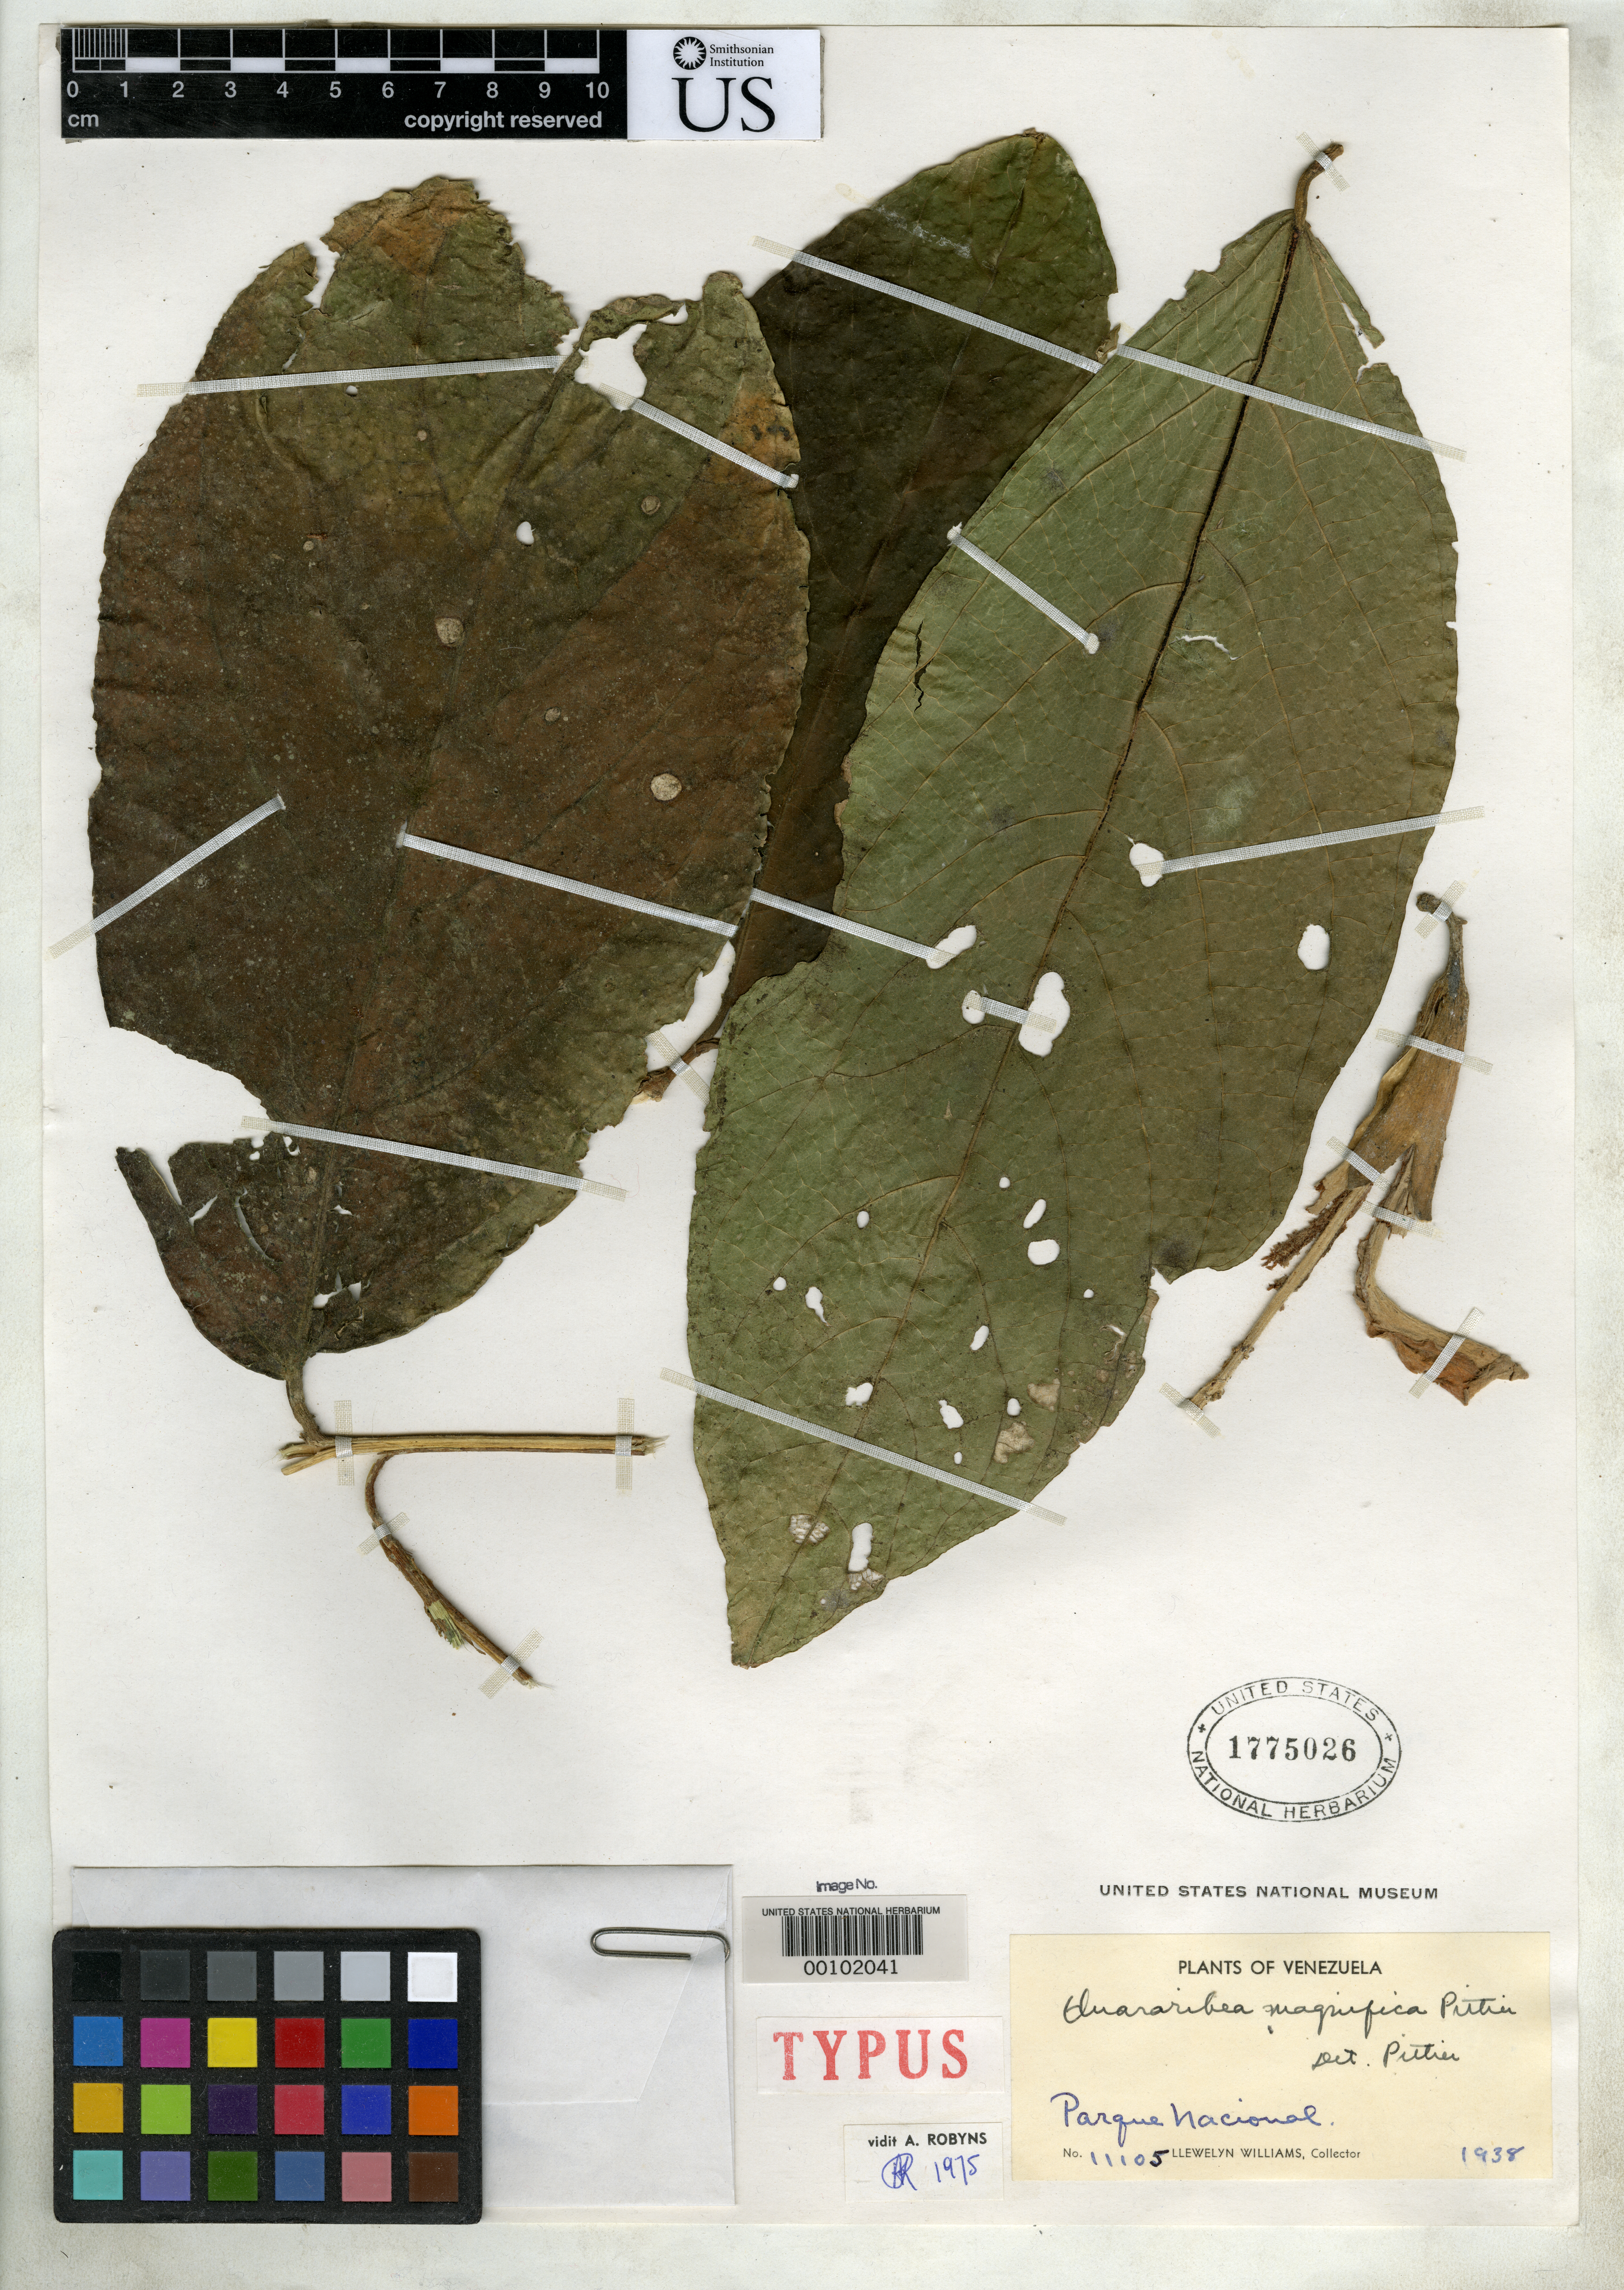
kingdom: Plantae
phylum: Tracheophyta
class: Magnoliopsida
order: Malvales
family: Malvaceae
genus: Quararibea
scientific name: Quararibea magnifica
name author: Pittier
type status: Type Collection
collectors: Ll. Williams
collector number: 11105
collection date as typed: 1938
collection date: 1938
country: Venezuela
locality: Parque Nacional.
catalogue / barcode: US 1775026